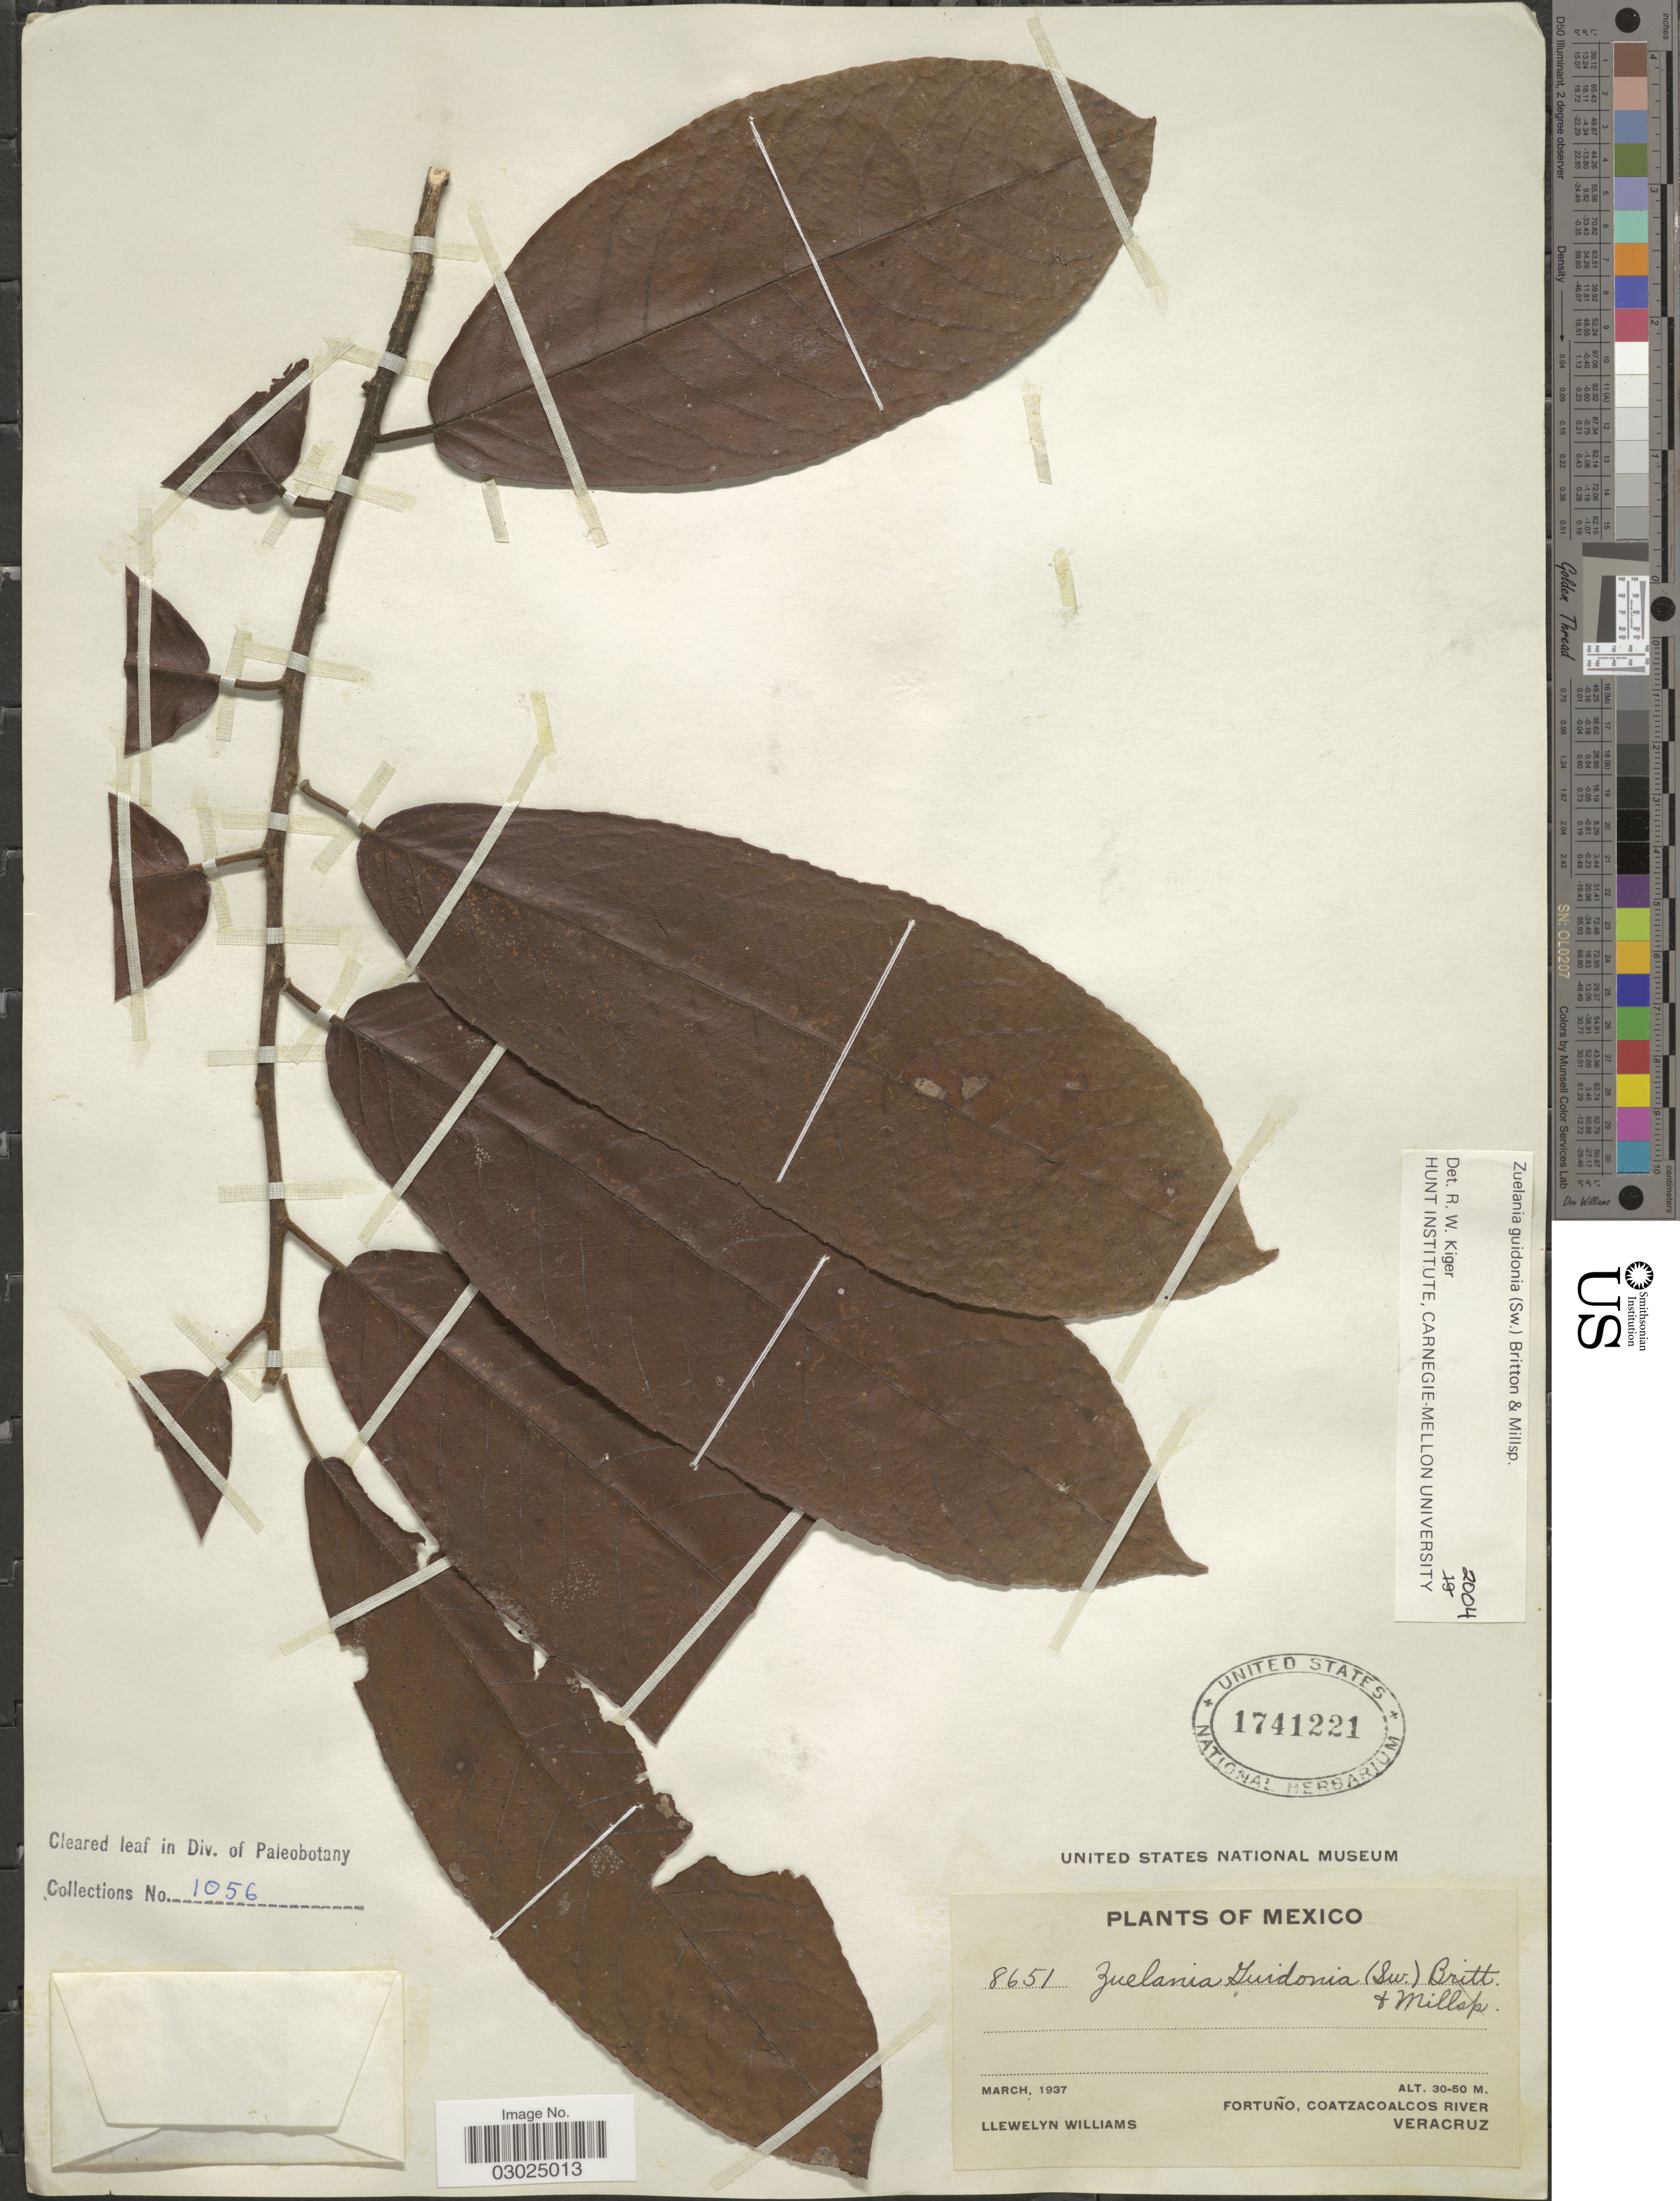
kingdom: Plantae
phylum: Tracheophyta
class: Magnoliopsida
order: Malpighiales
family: Salicaceae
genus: Casearia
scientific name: Casearia laetioides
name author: (A. Rich.) Warb.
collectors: Ll. Williams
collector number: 8651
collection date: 1937-03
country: Mexico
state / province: Veracruz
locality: Fortuño, Coatzacoalcos River. Veracruz.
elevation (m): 30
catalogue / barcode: US 1741221